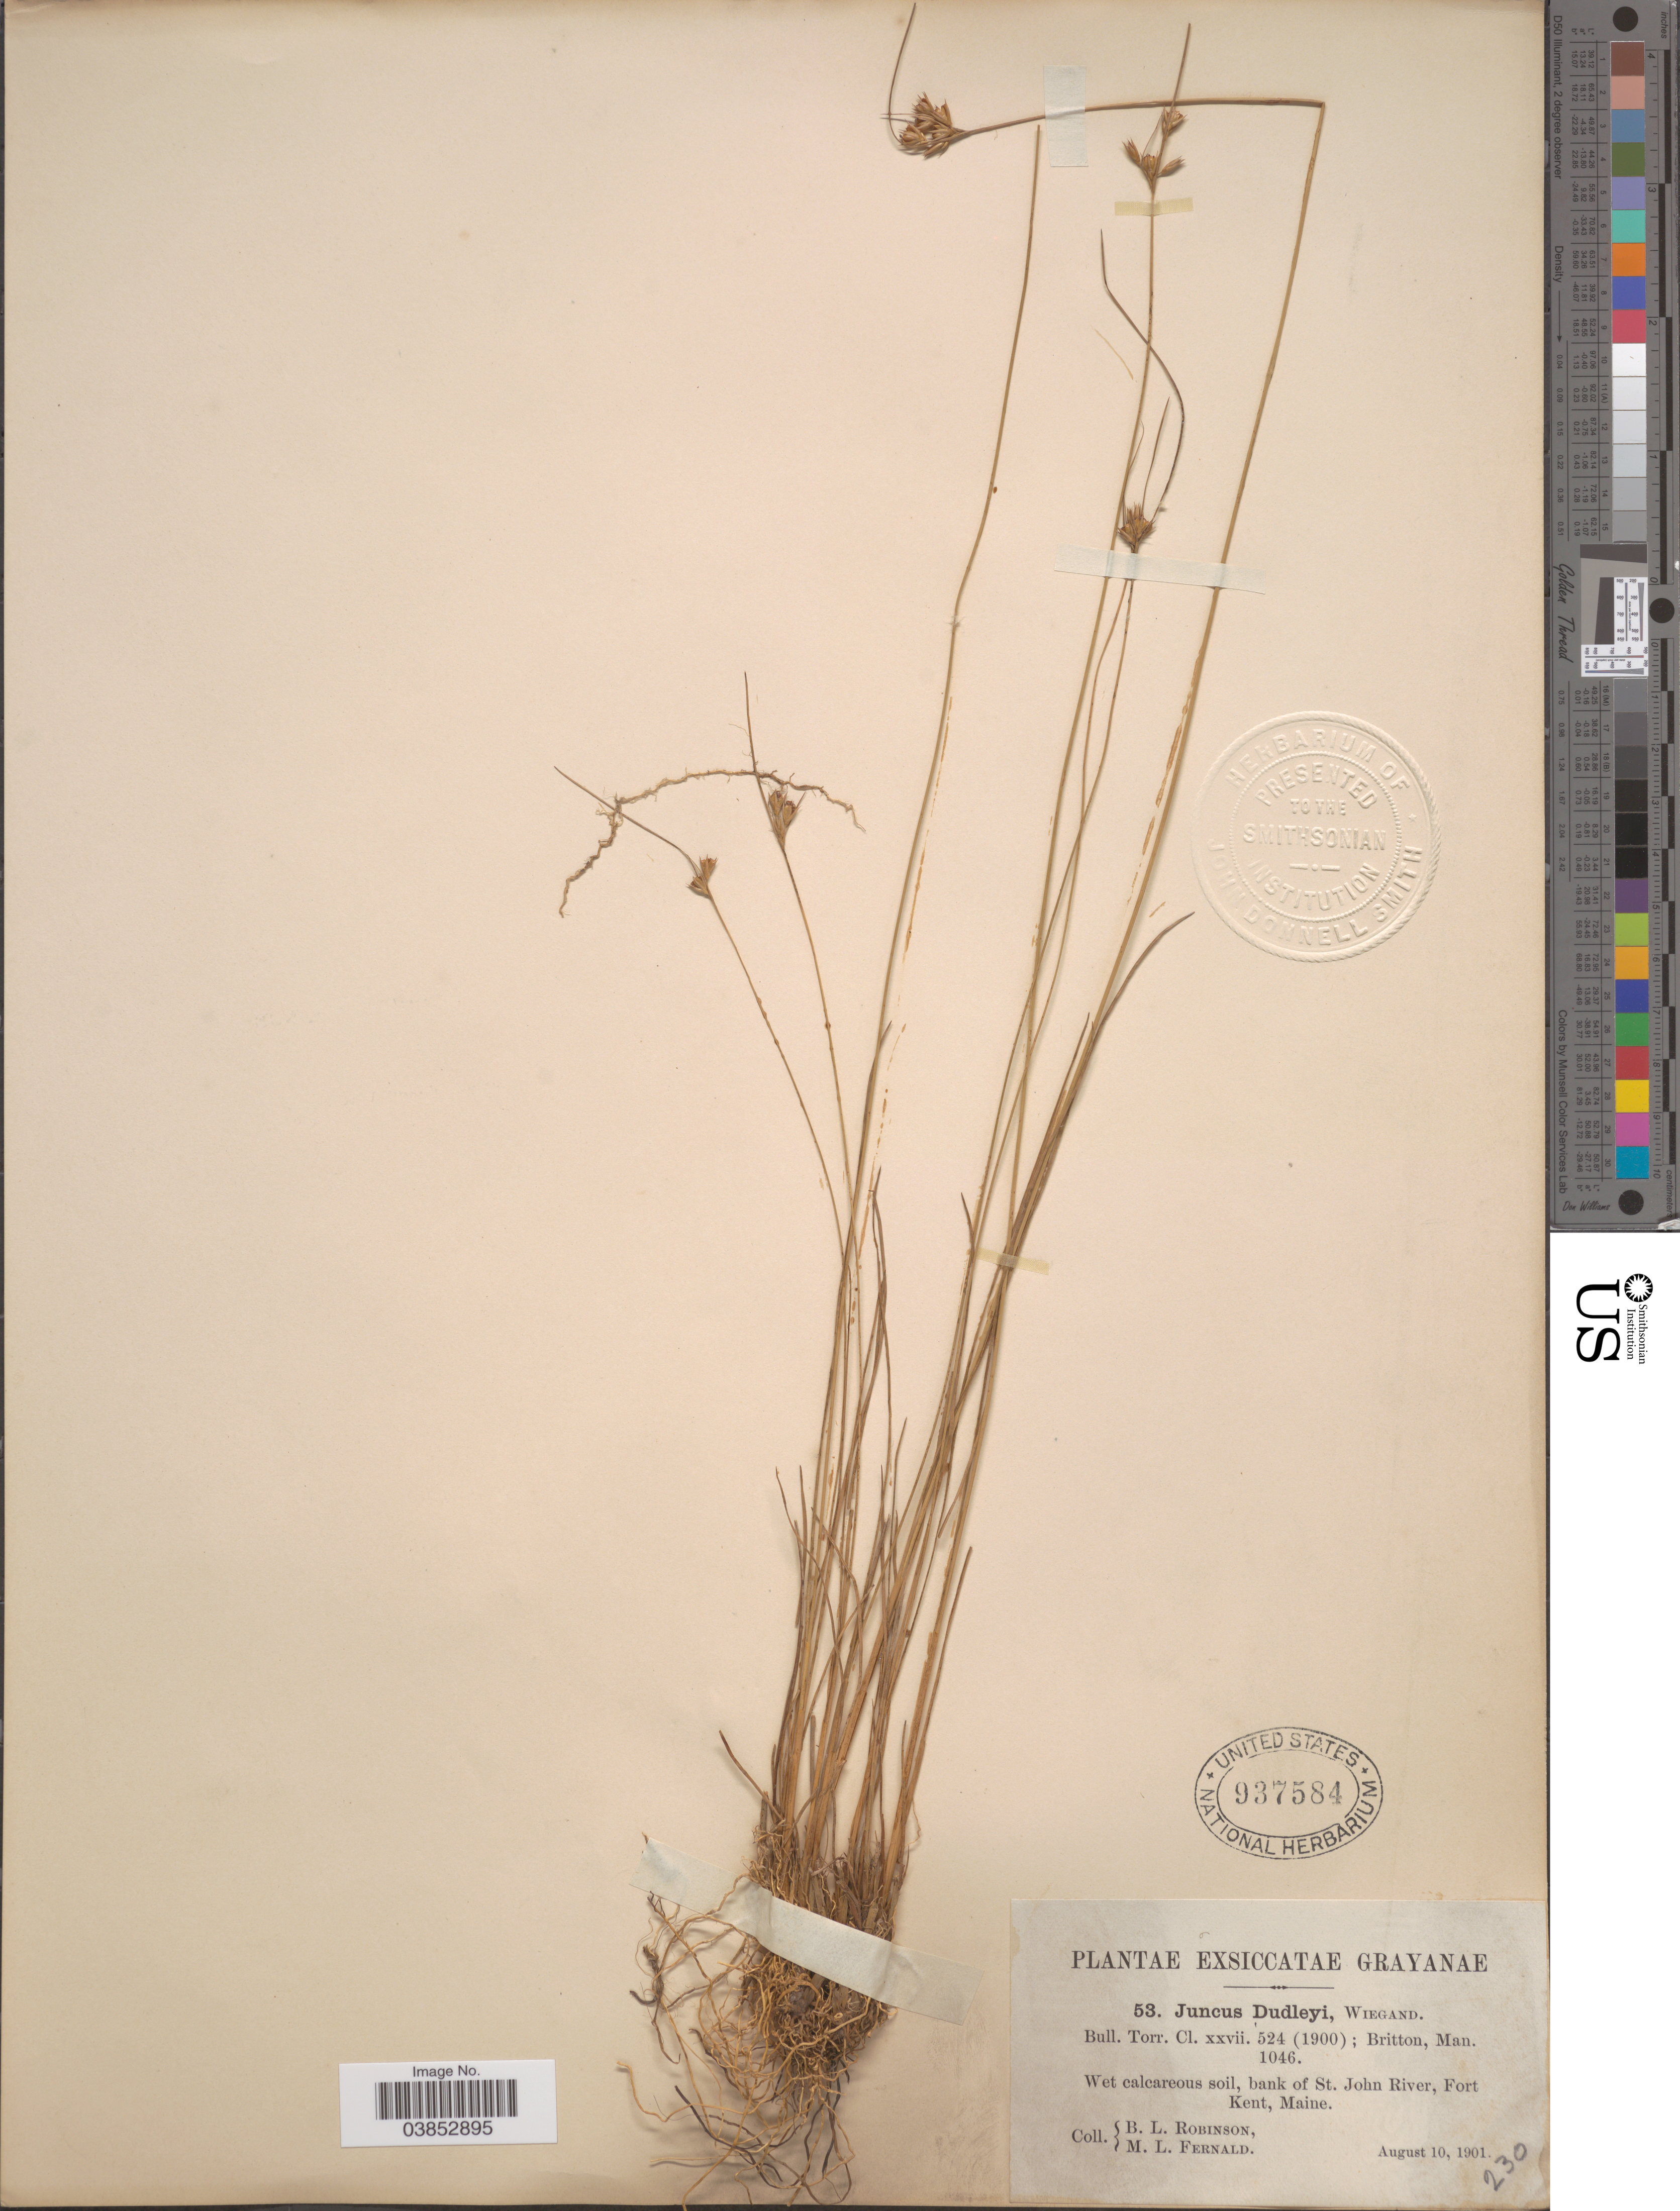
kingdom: Plantae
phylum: Tracheophyta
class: Liliopsida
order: Poales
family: Juncaceae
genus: Juncus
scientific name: Juncus dudleyi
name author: Wiegand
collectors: B. L. Robinson & M. L. Fernald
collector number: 53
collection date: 1901-08-10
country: United States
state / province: Maine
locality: Grayanae. Wet calcareous soil, bank of St. John River, Fort Kent.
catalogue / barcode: US 937584